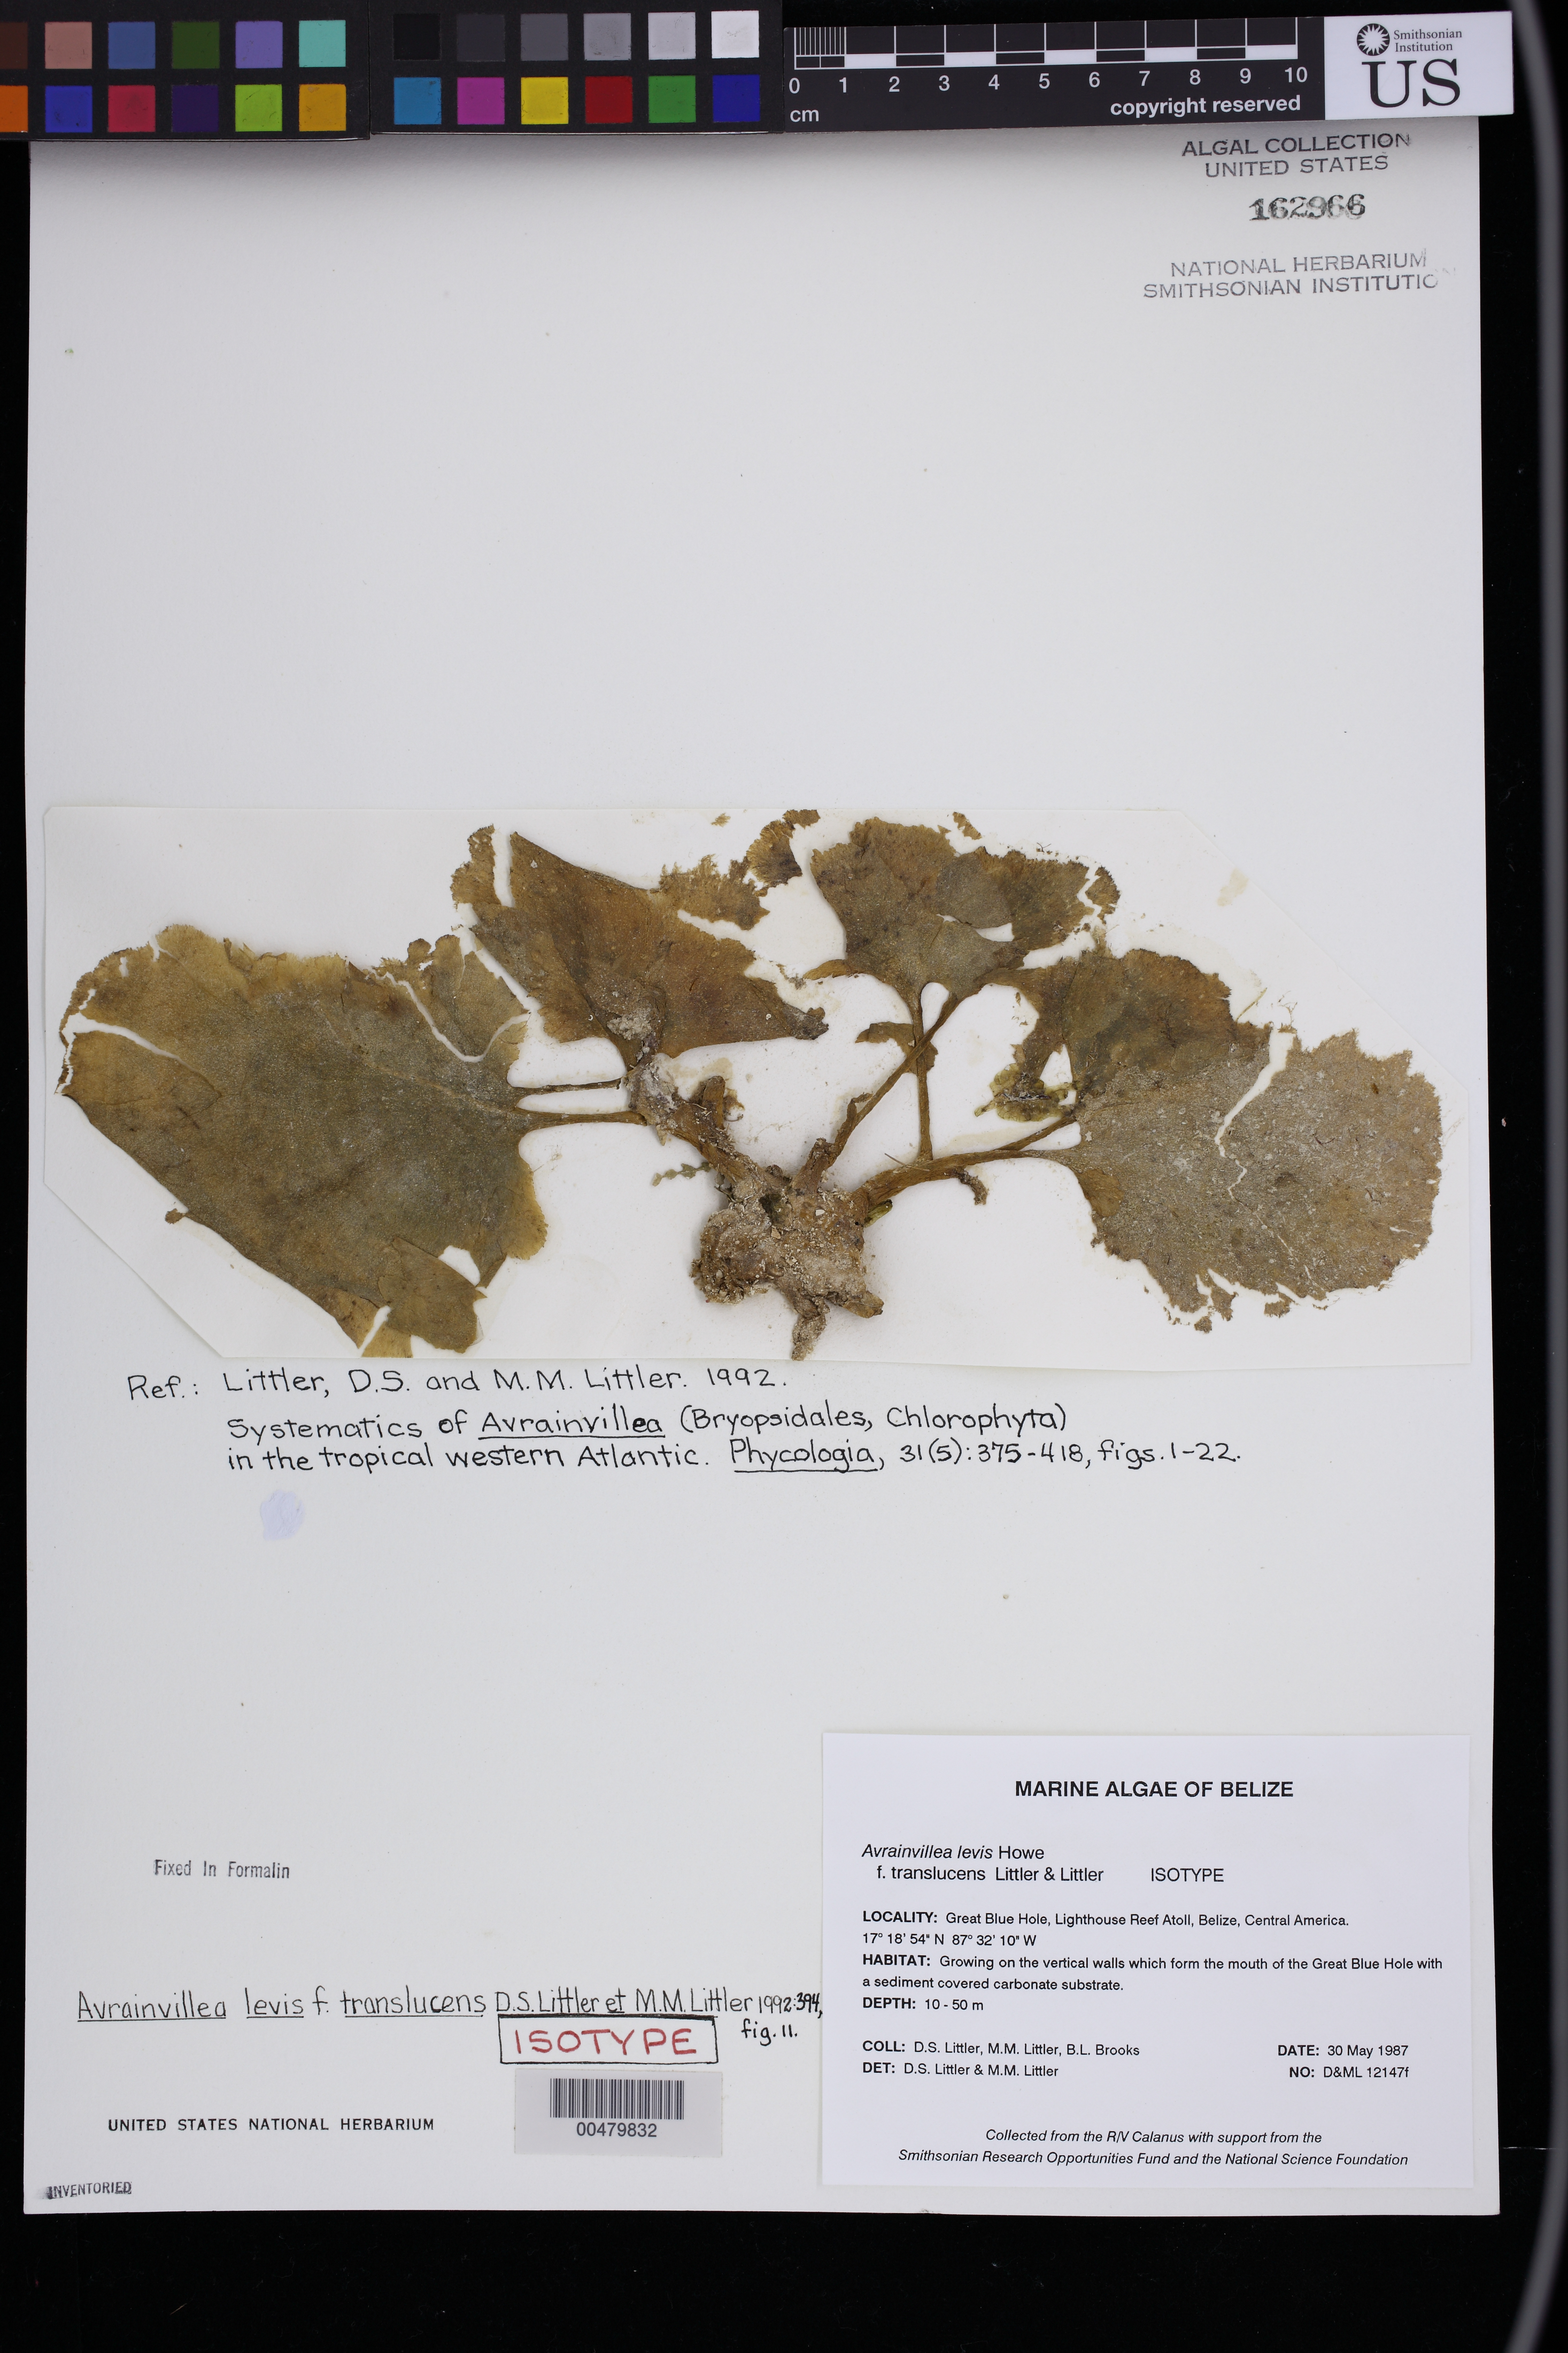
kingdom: Plantae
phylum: Chlorophyta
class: Ulvophyceae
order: Bryopsidales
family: Dichotomosiphonaceae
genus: Avrainvillea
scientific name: Avrainvillea levis f. translucens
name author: D.S. Littler & Littler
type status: Isotype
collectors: D. S. Littler, M. M. Littler & B. Brooks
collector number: D&ML 12147F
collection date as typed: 30 May 1987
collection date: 1987-05-30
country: Belize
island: Lighthouse Reef Atoll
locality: Great Blue Hole.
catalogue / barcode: US 162966